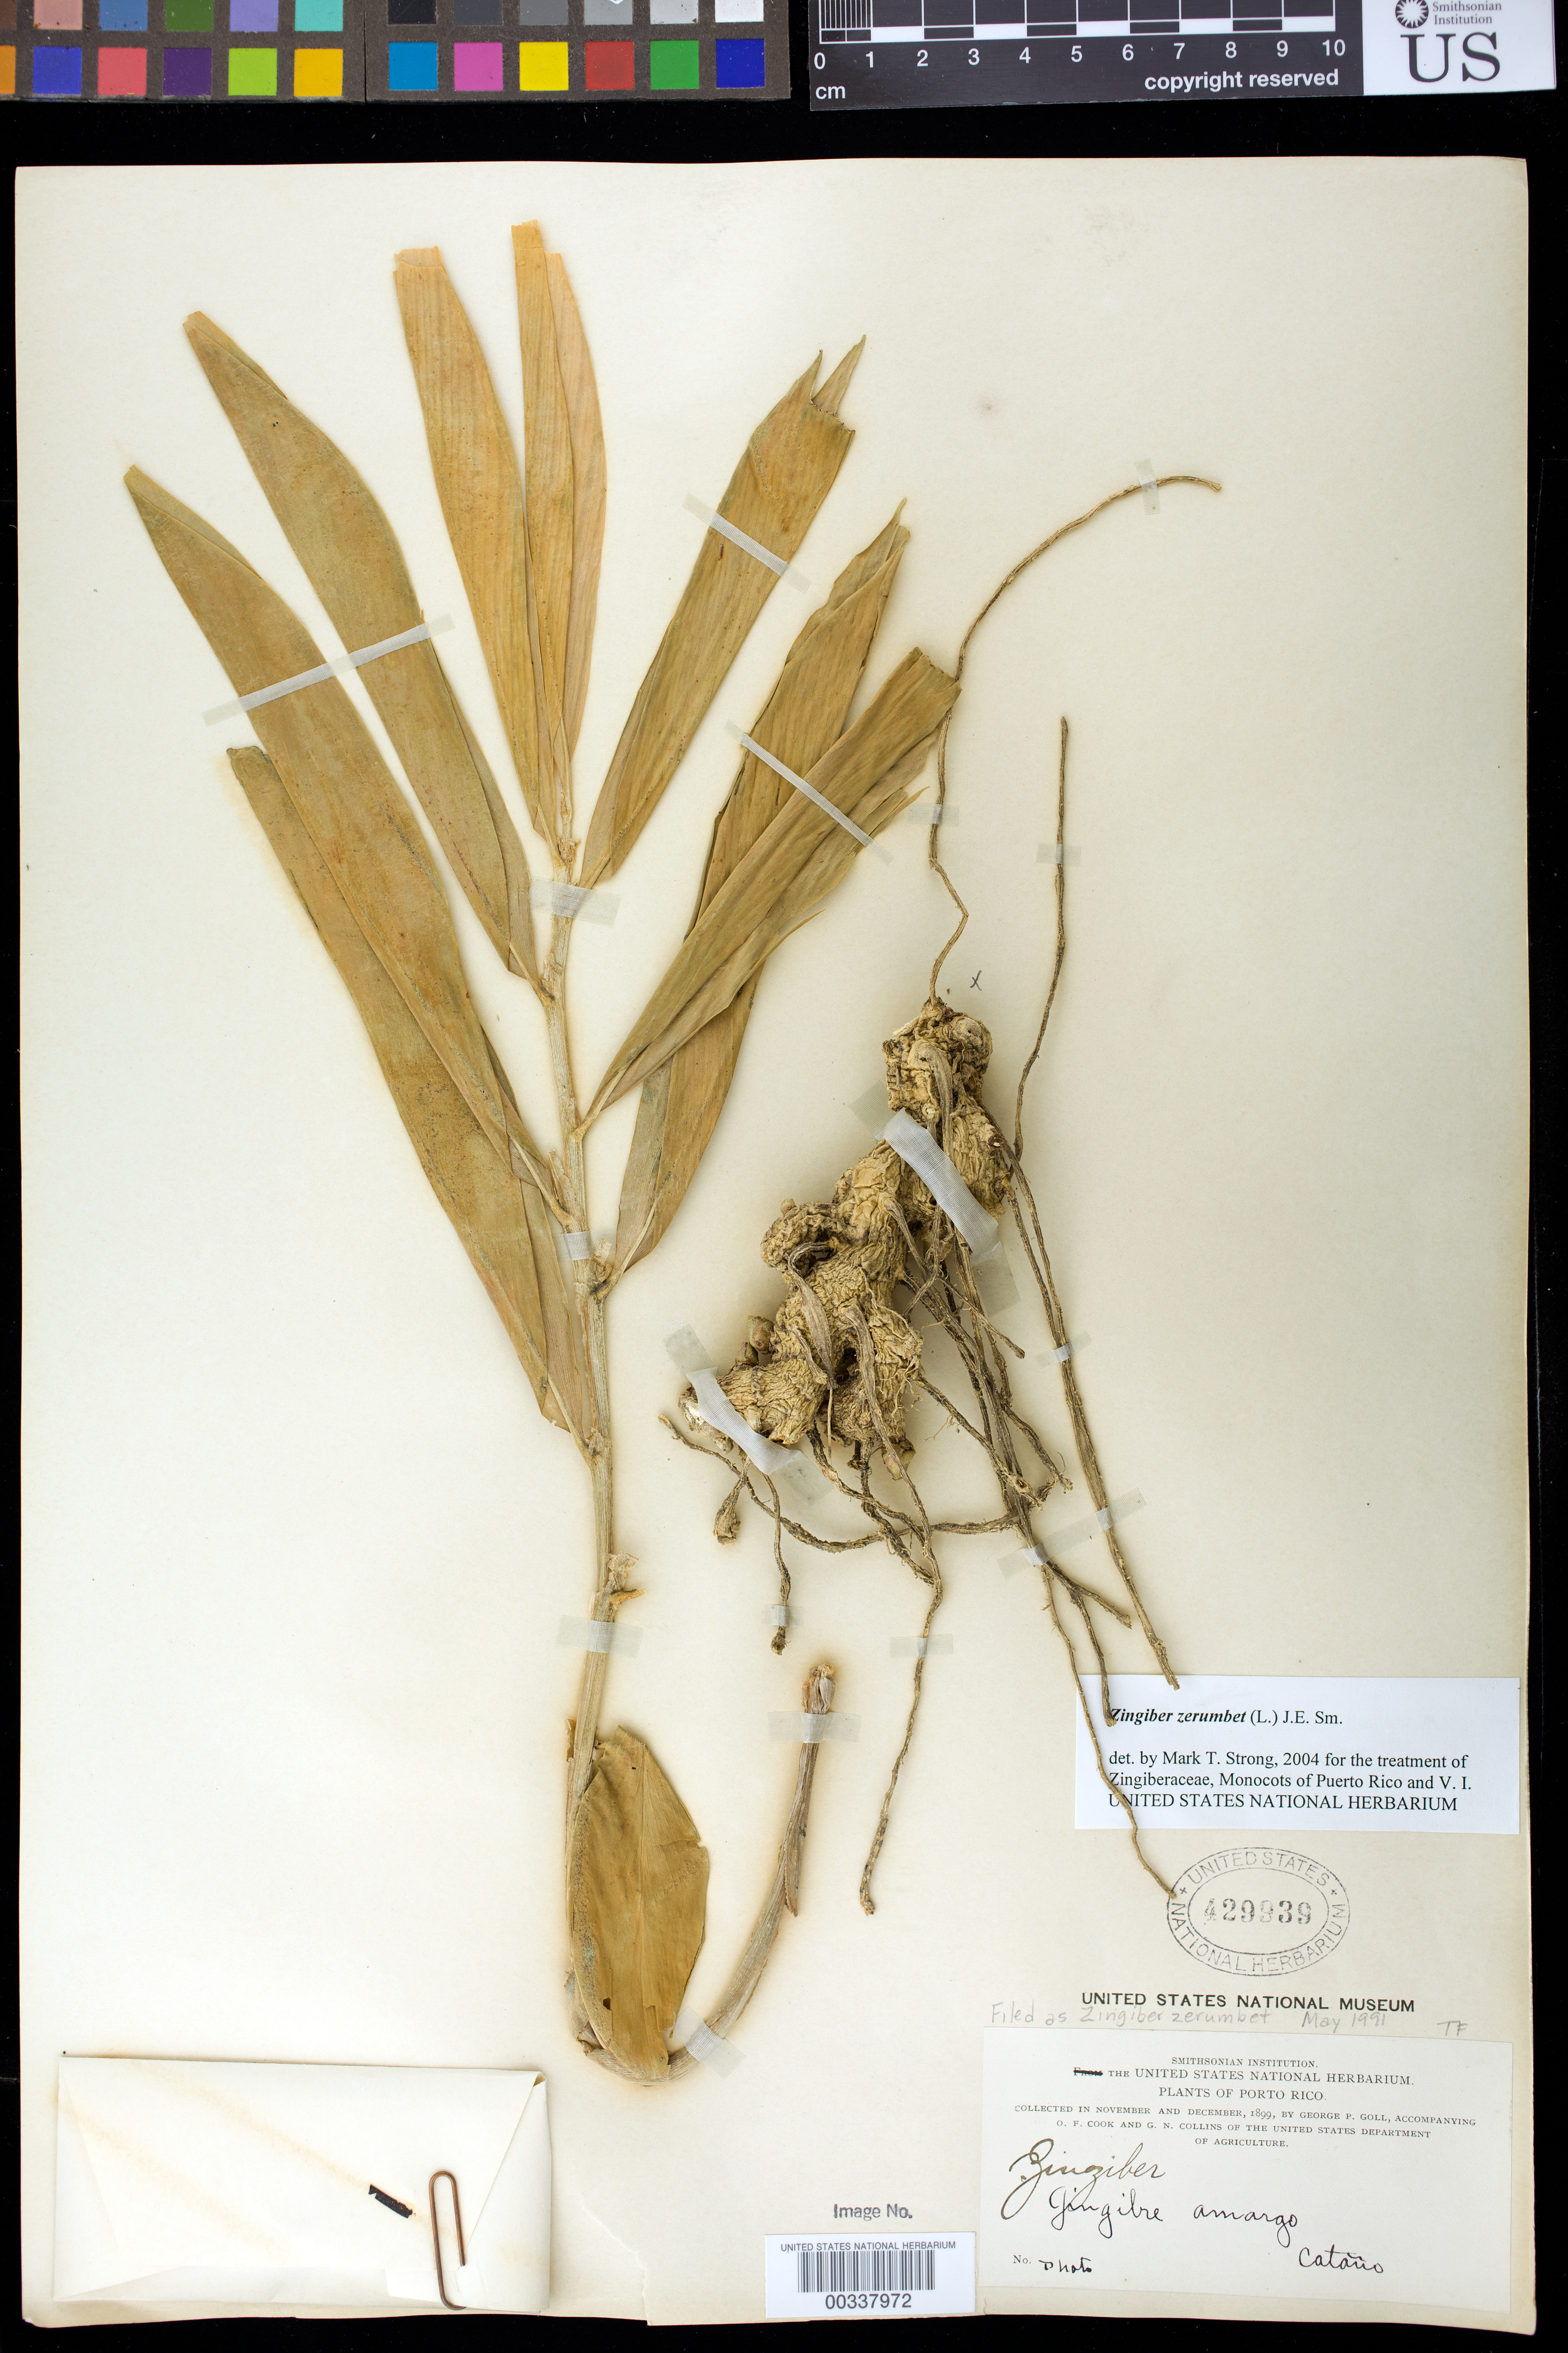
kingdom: Plantae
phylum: Tracheophyta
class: Liliopsida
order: Zingiberales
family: Zingiberaceae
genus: Zingiber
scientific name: Zingiber zerumbet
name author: (L.) Sm.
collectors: G. Goll, O. F. Cook & G. Collins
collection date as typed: Nov 1899 and -- Dec 1899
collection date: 1899-11,1899-12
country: Puerto Rico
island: Greater Antilles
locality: Catano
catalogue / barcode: US 429939